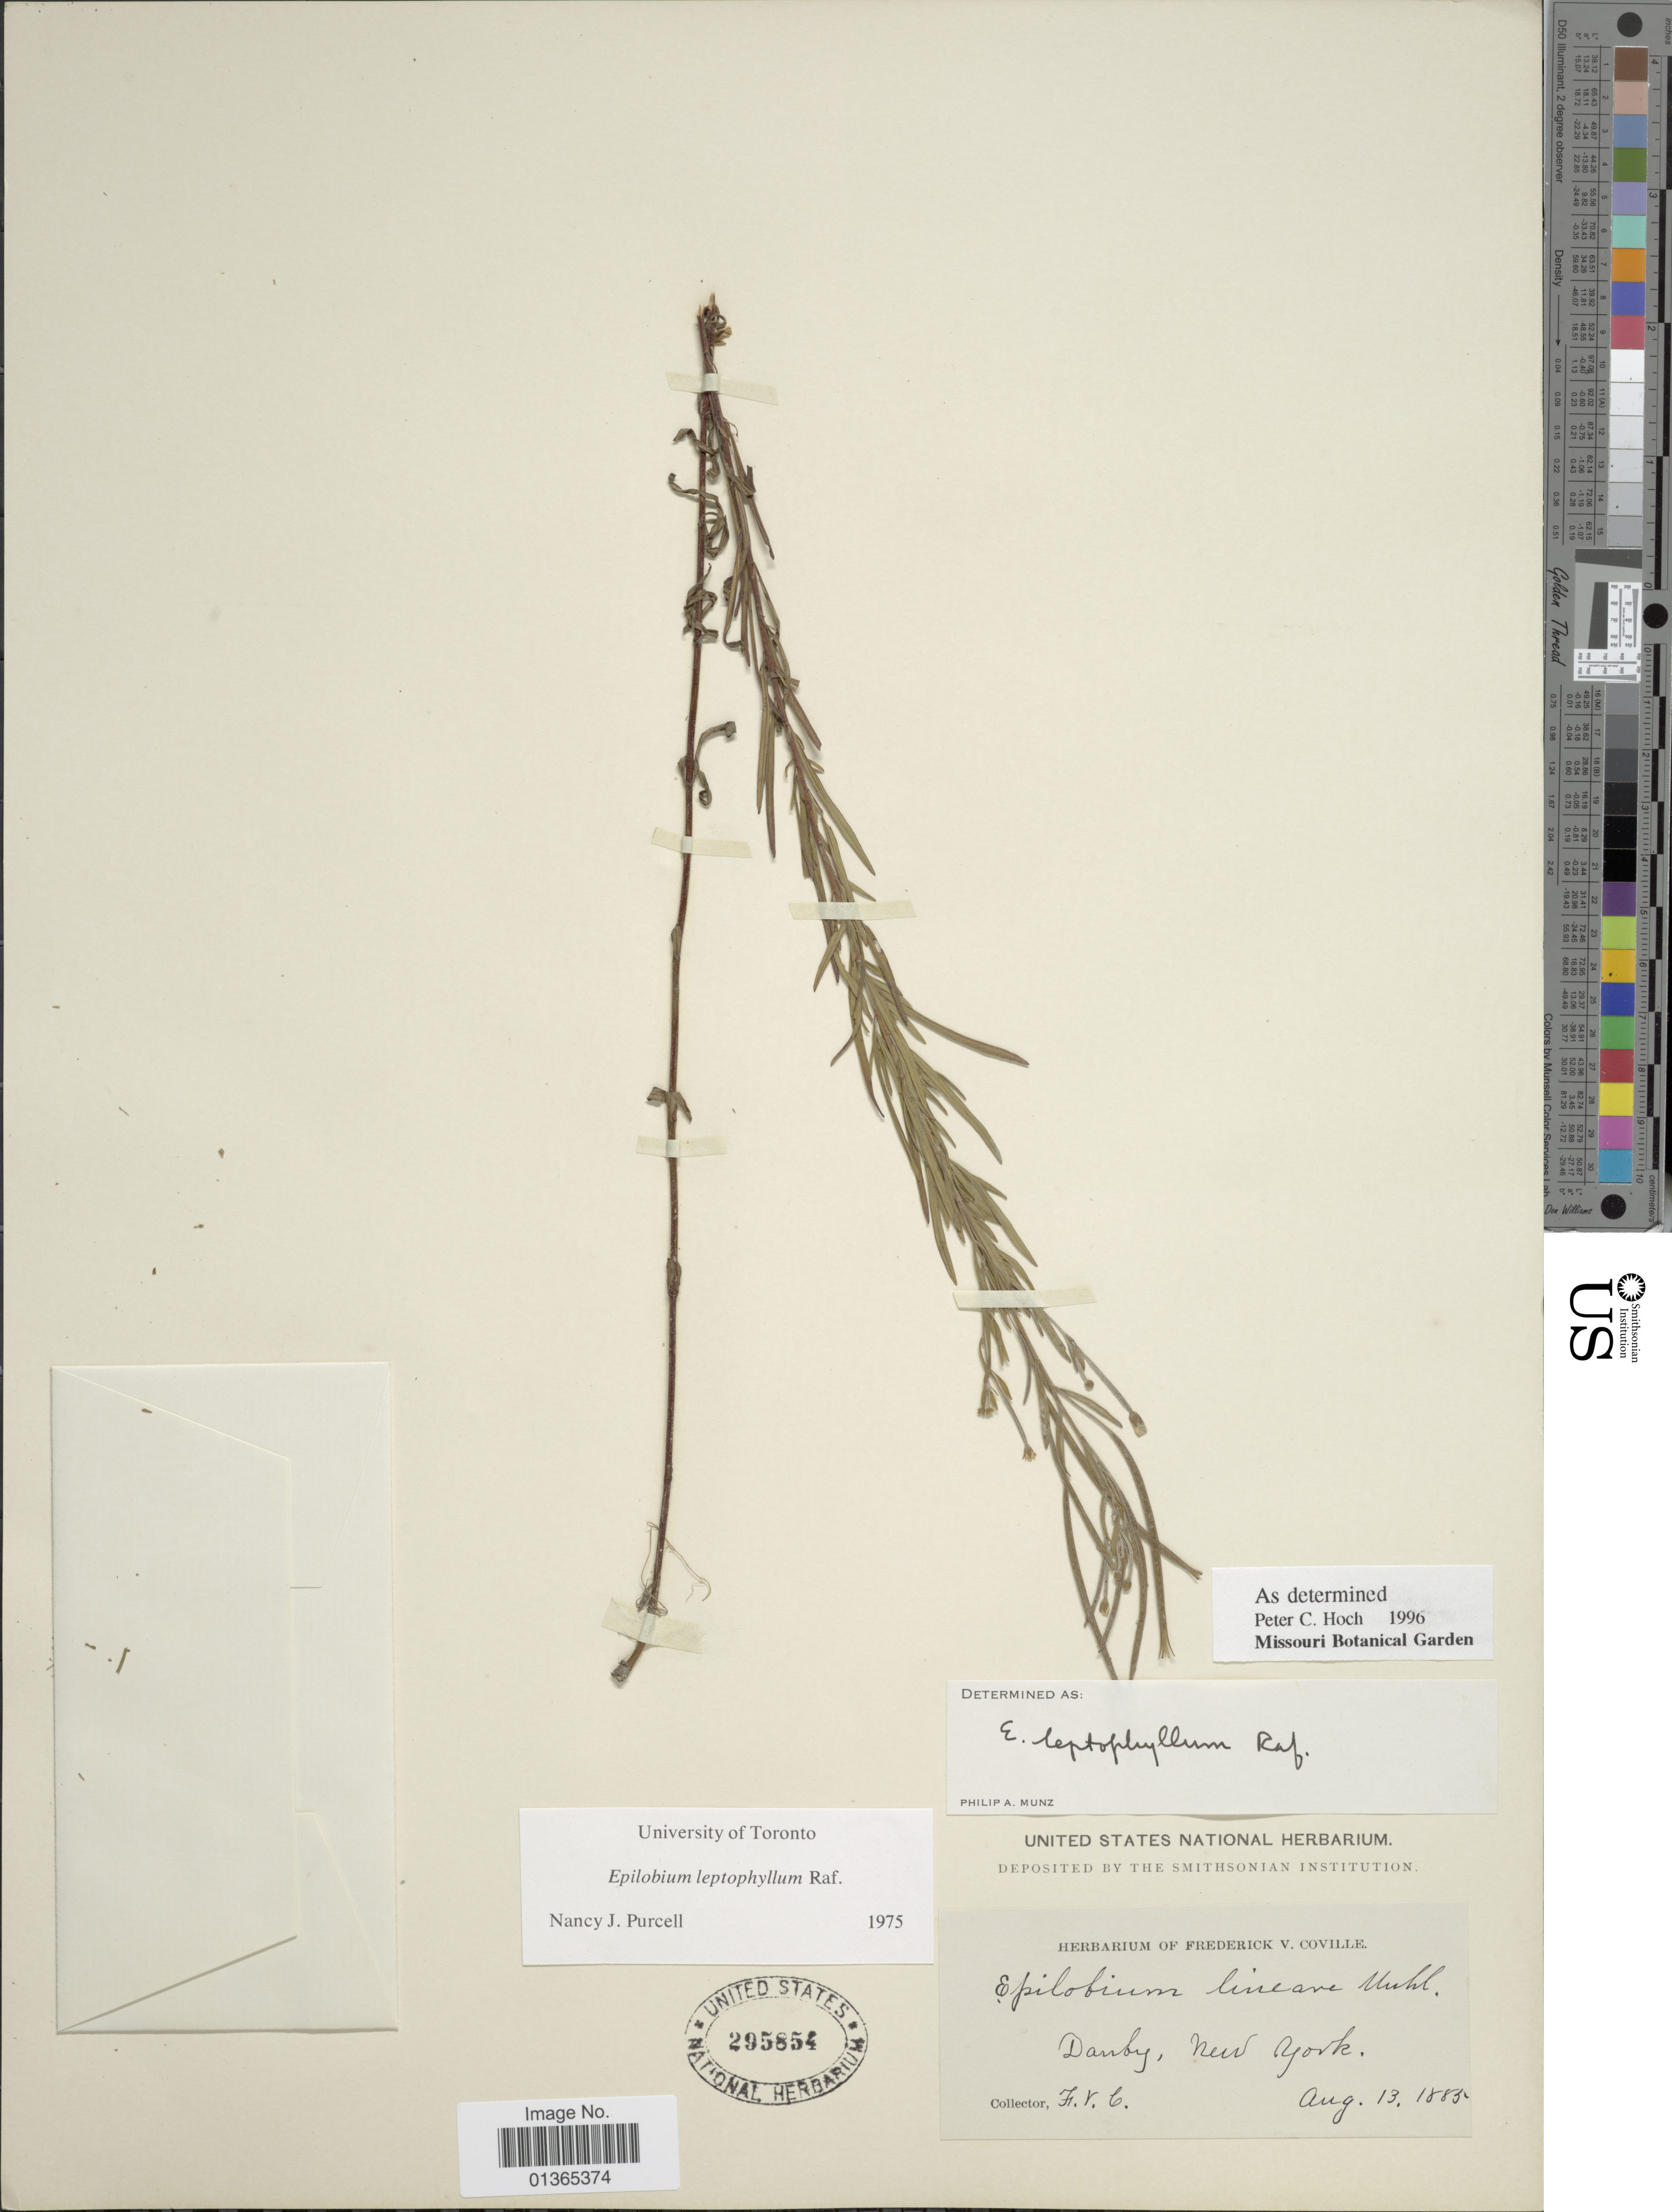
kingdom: Plantae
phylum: Tracheophyta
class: Magnoliopsida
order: Myrtales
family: Onagraceae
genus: Epilobium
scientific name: Epilobium leptophyllum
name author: Raf.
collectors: F. V. Coville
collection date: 1885-08-13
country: United States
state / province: New York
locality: Danby.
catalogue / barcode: US 295854